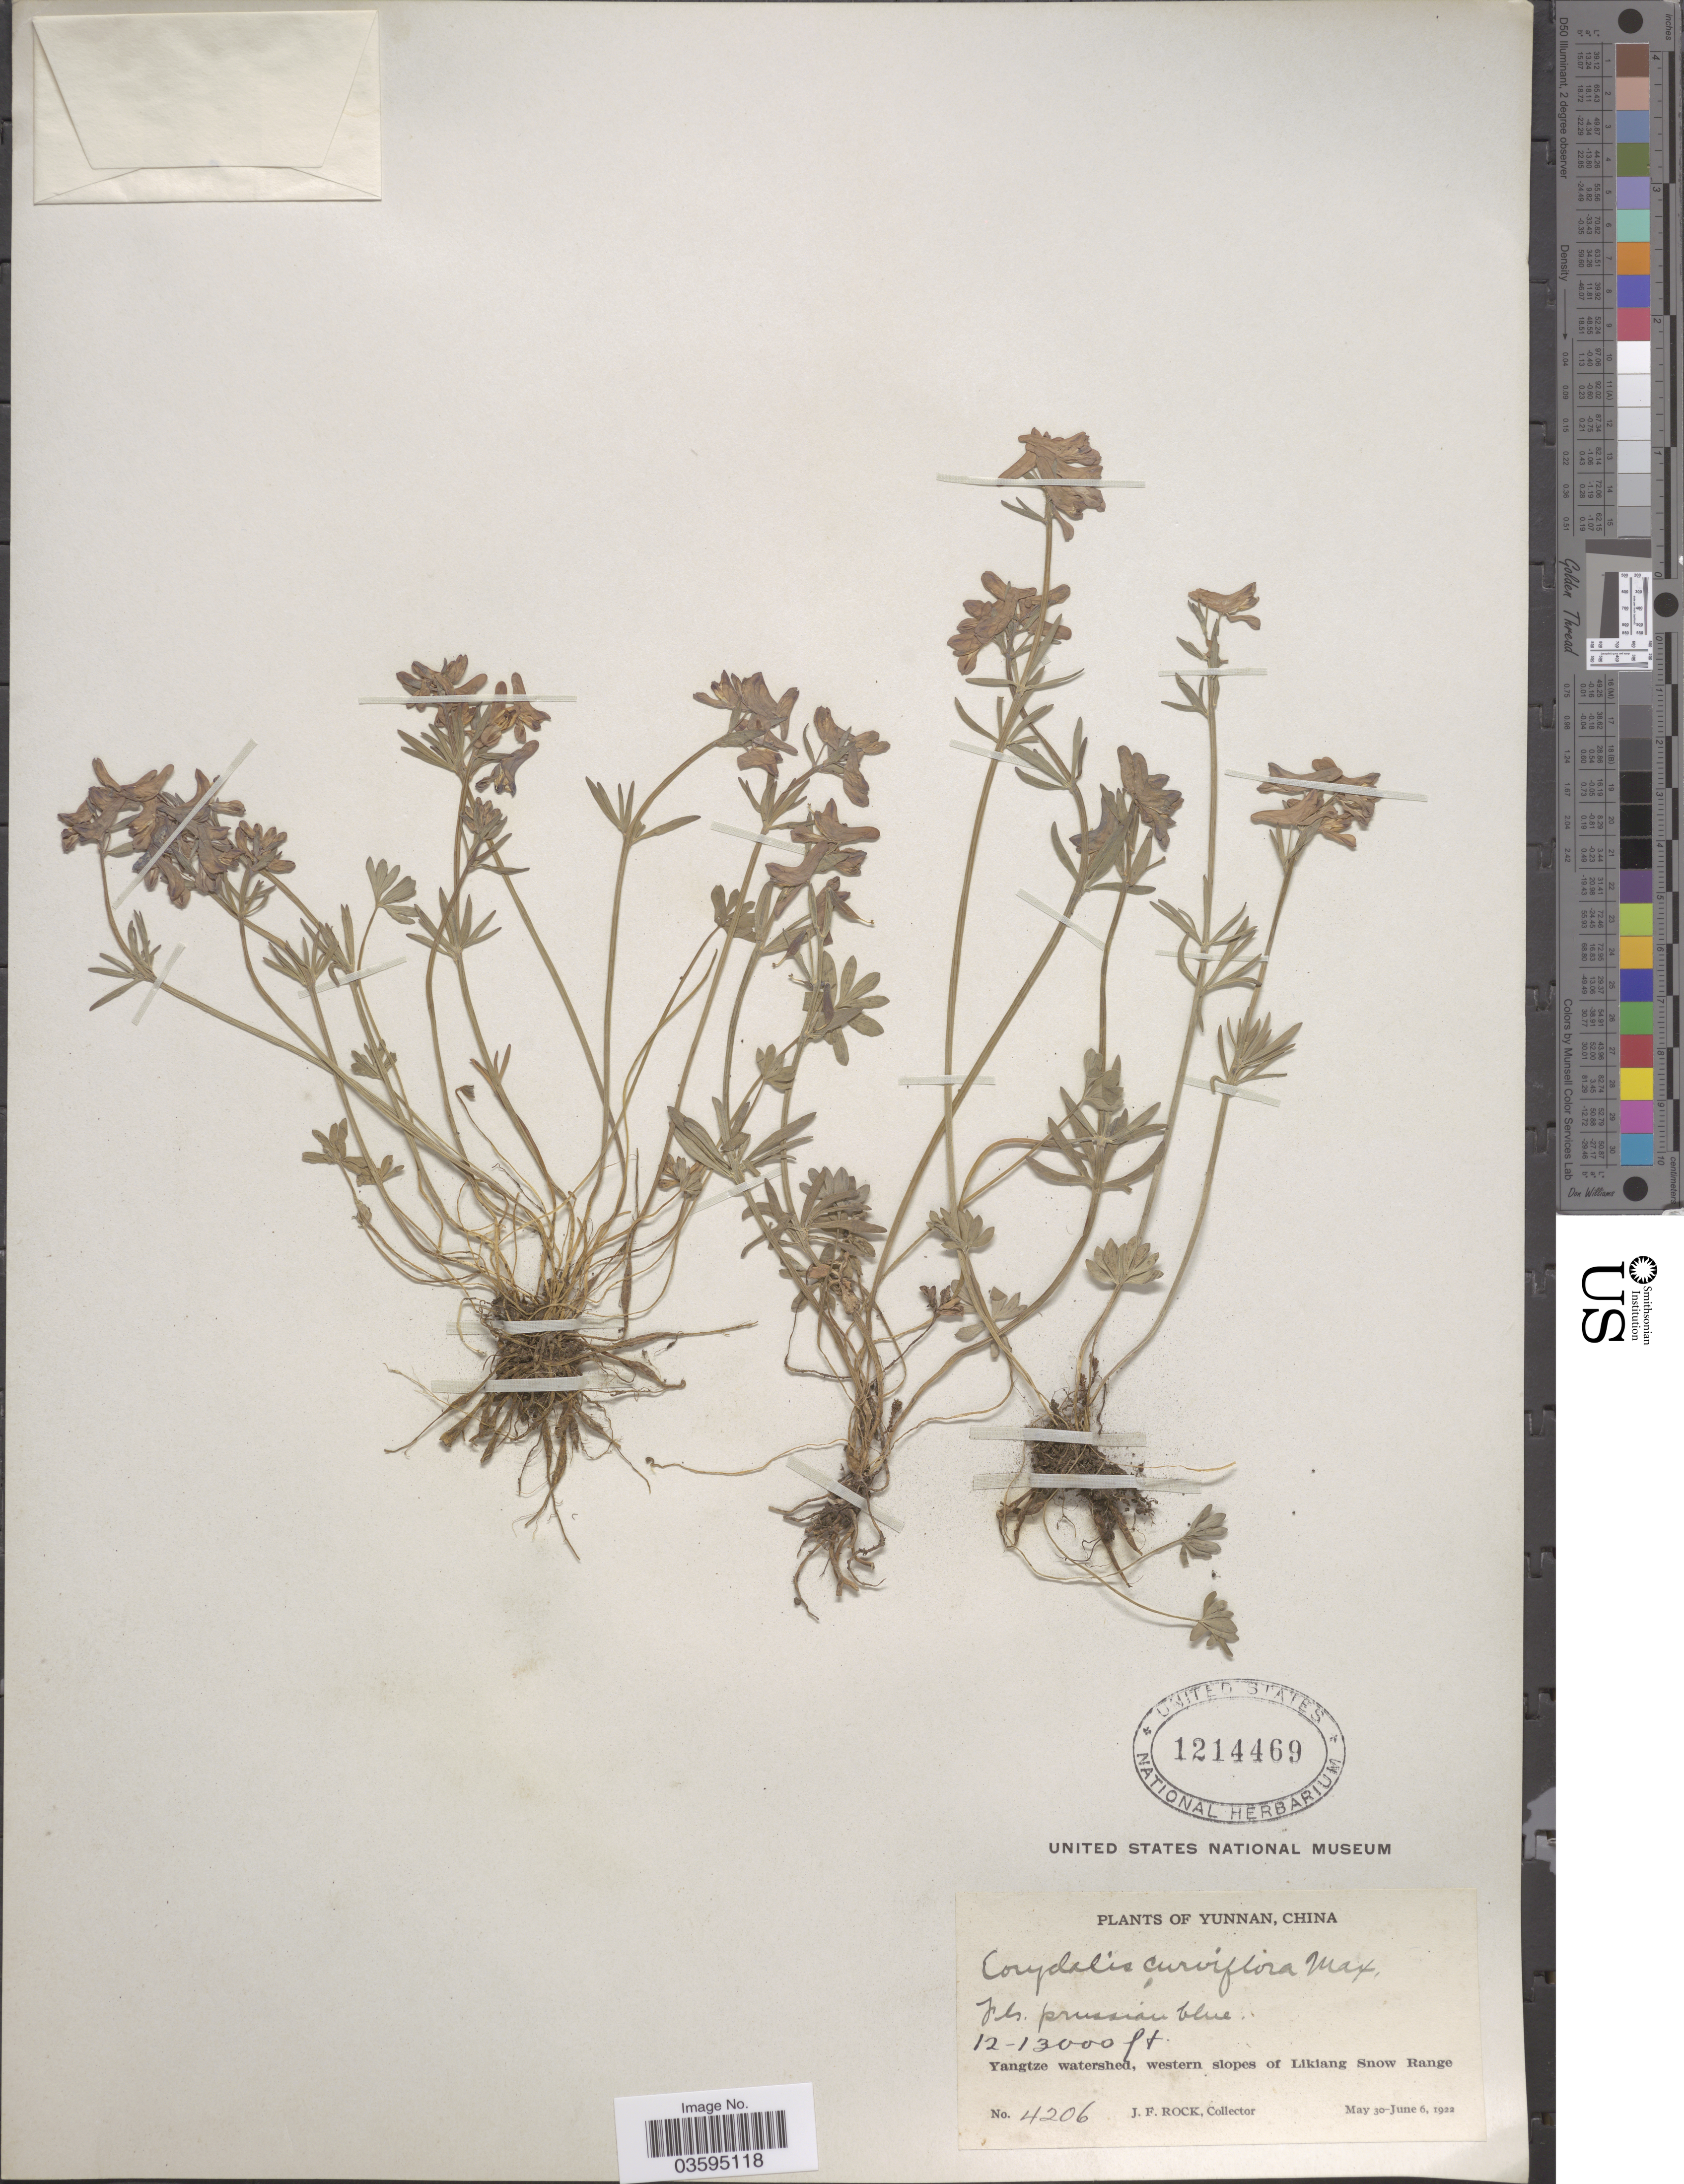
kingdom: Plantae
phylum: Tracheophyta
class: Magnoliopsida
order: Ranunculales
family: Papaveraceae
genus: Corydalis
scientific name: Corydalis curviflora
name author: Maxim. ex Hemsl.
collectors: J. Rock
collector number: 4206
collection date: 1922-05-30/1922-06-06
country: China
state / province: Yunnan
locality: Yangtze watershed, western slopes of Likiang Snow Range.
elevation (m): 3658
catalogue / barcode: US 1214469